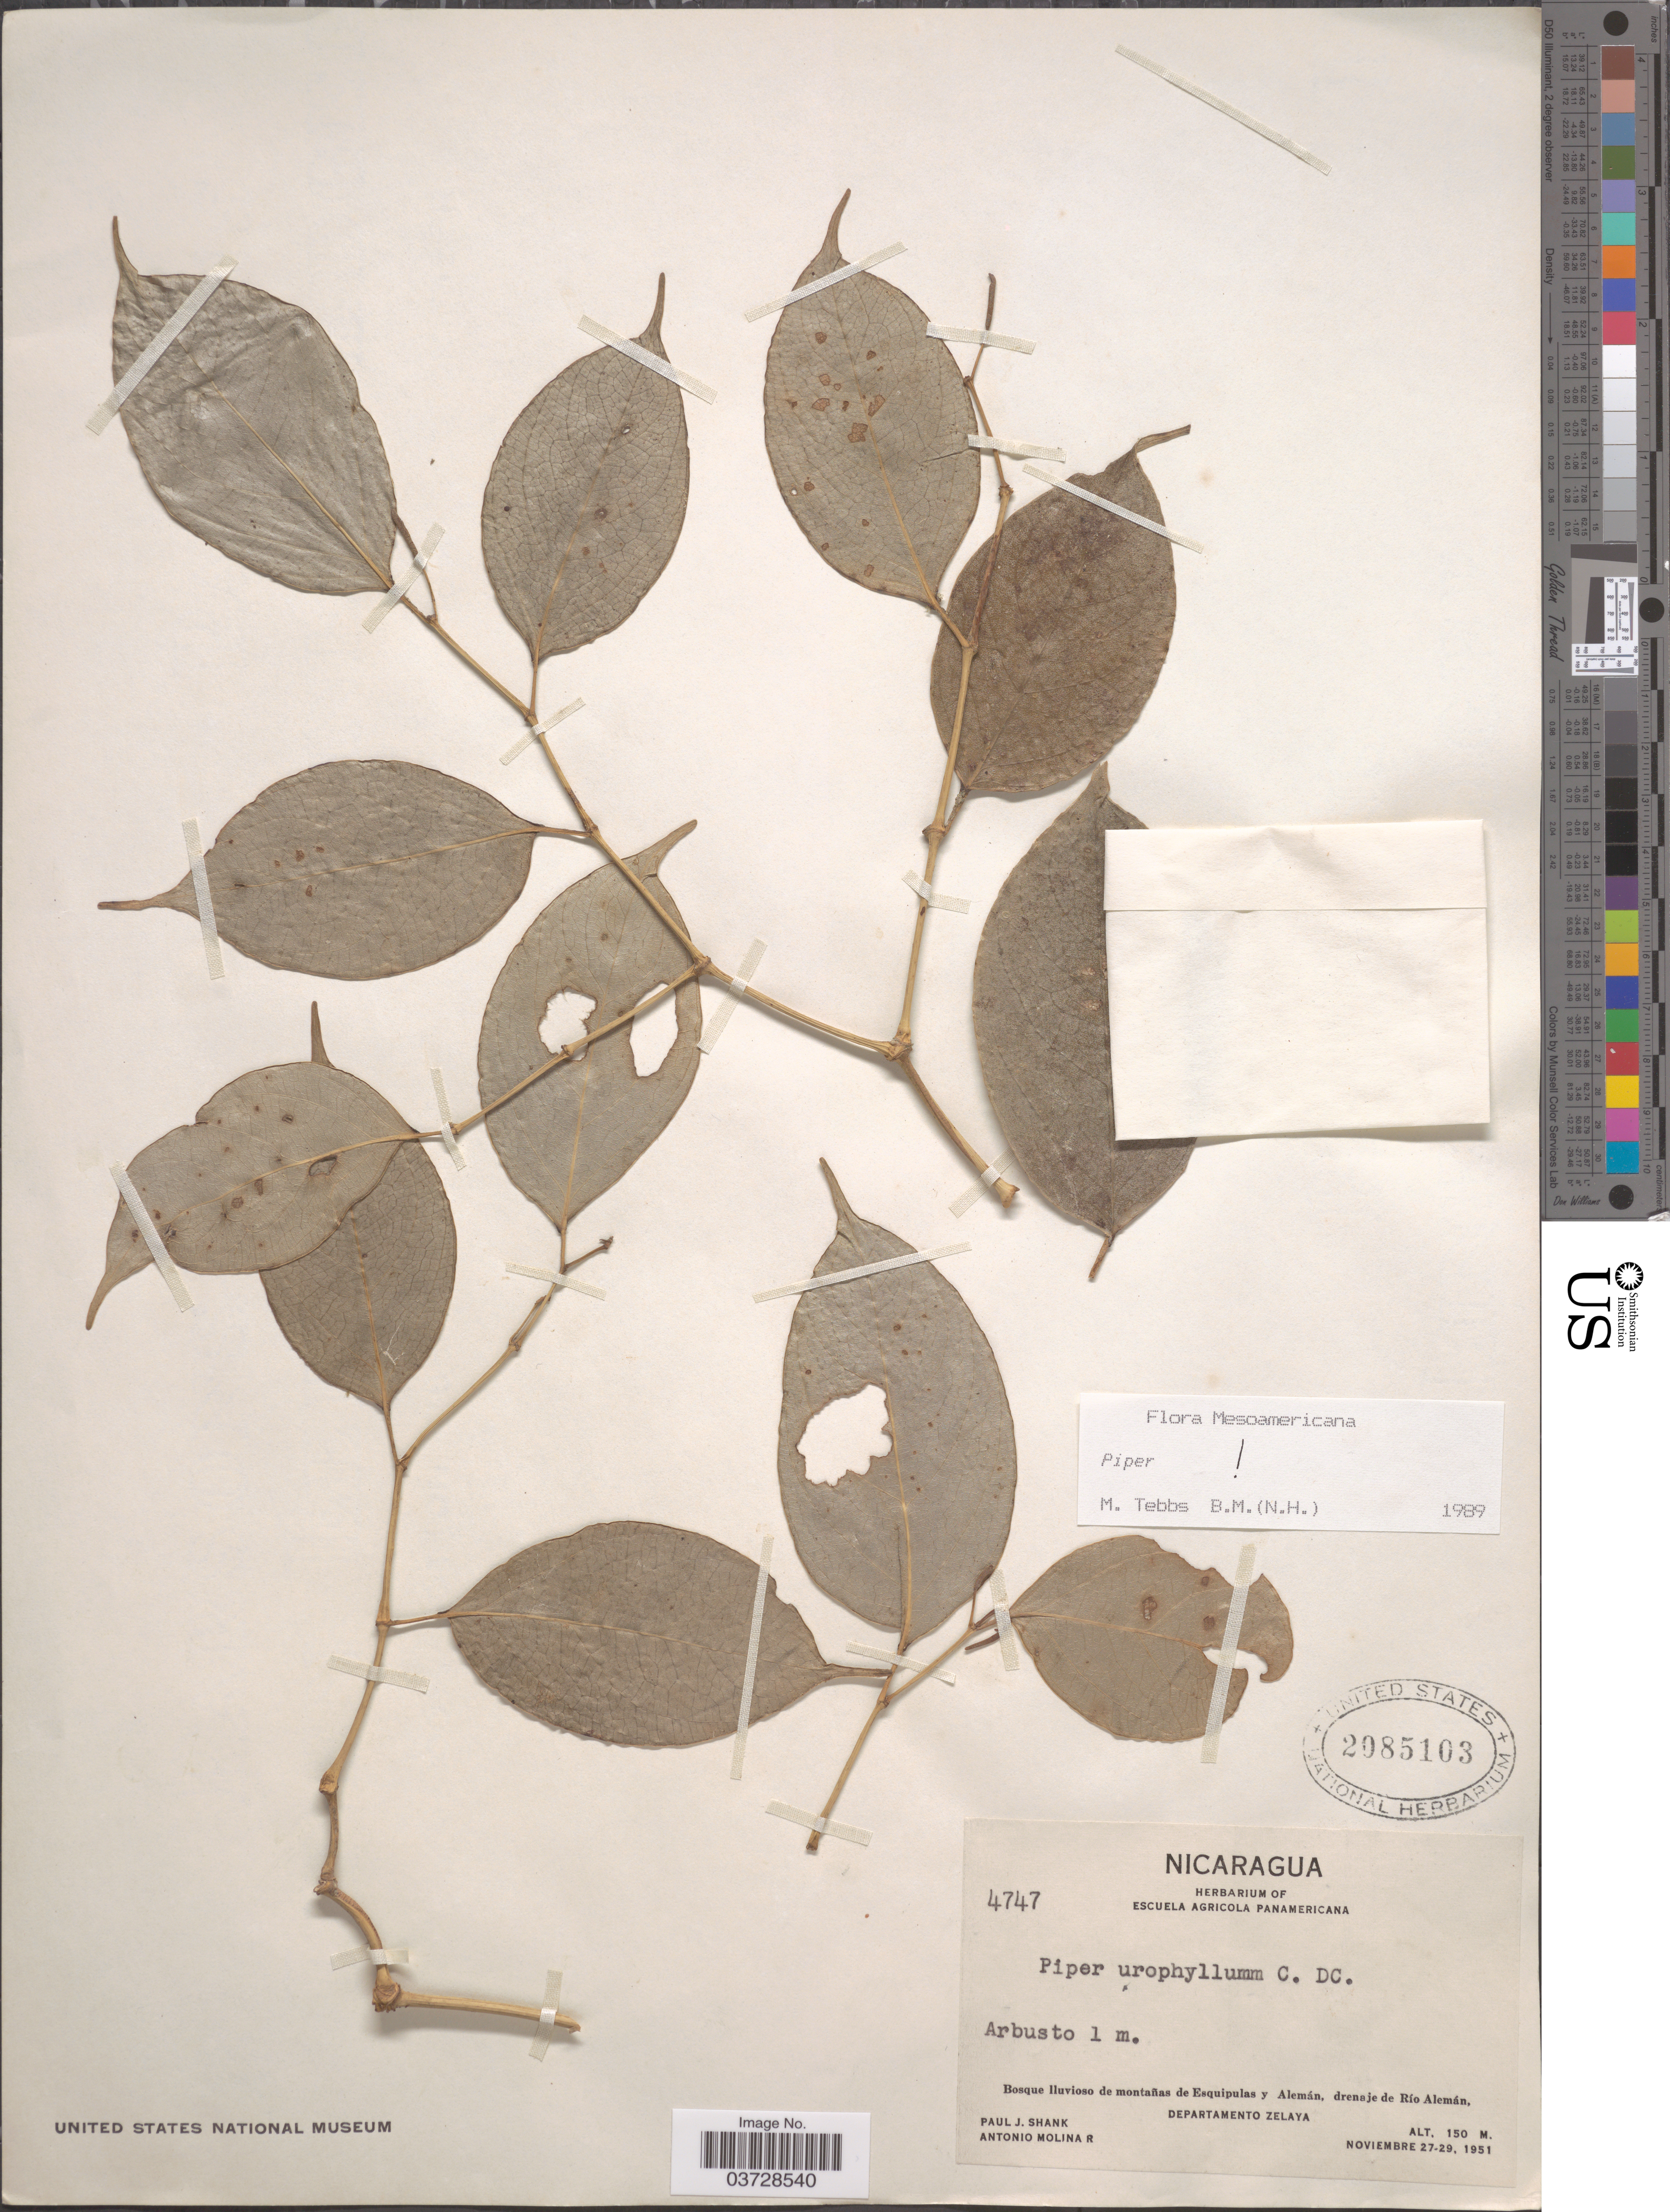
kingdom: Plantae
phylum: Tracheophyta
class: Magnoliopsida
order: Piperales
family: Piperaceae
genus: Piper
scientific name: Piper urophyllum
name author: DC.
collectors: P. J. Shank & A. Molina R.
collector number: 4747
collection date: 1951-11-27/1951-11-29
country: Nicaragua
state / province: Atlántico Norte / Atlántico Sur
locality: Bosque lluvioso de montañas de Esquipulas y Alemán, drenaje de Río Alemán. Departamento Zelaya.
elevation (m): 150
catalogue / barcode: US 2085103